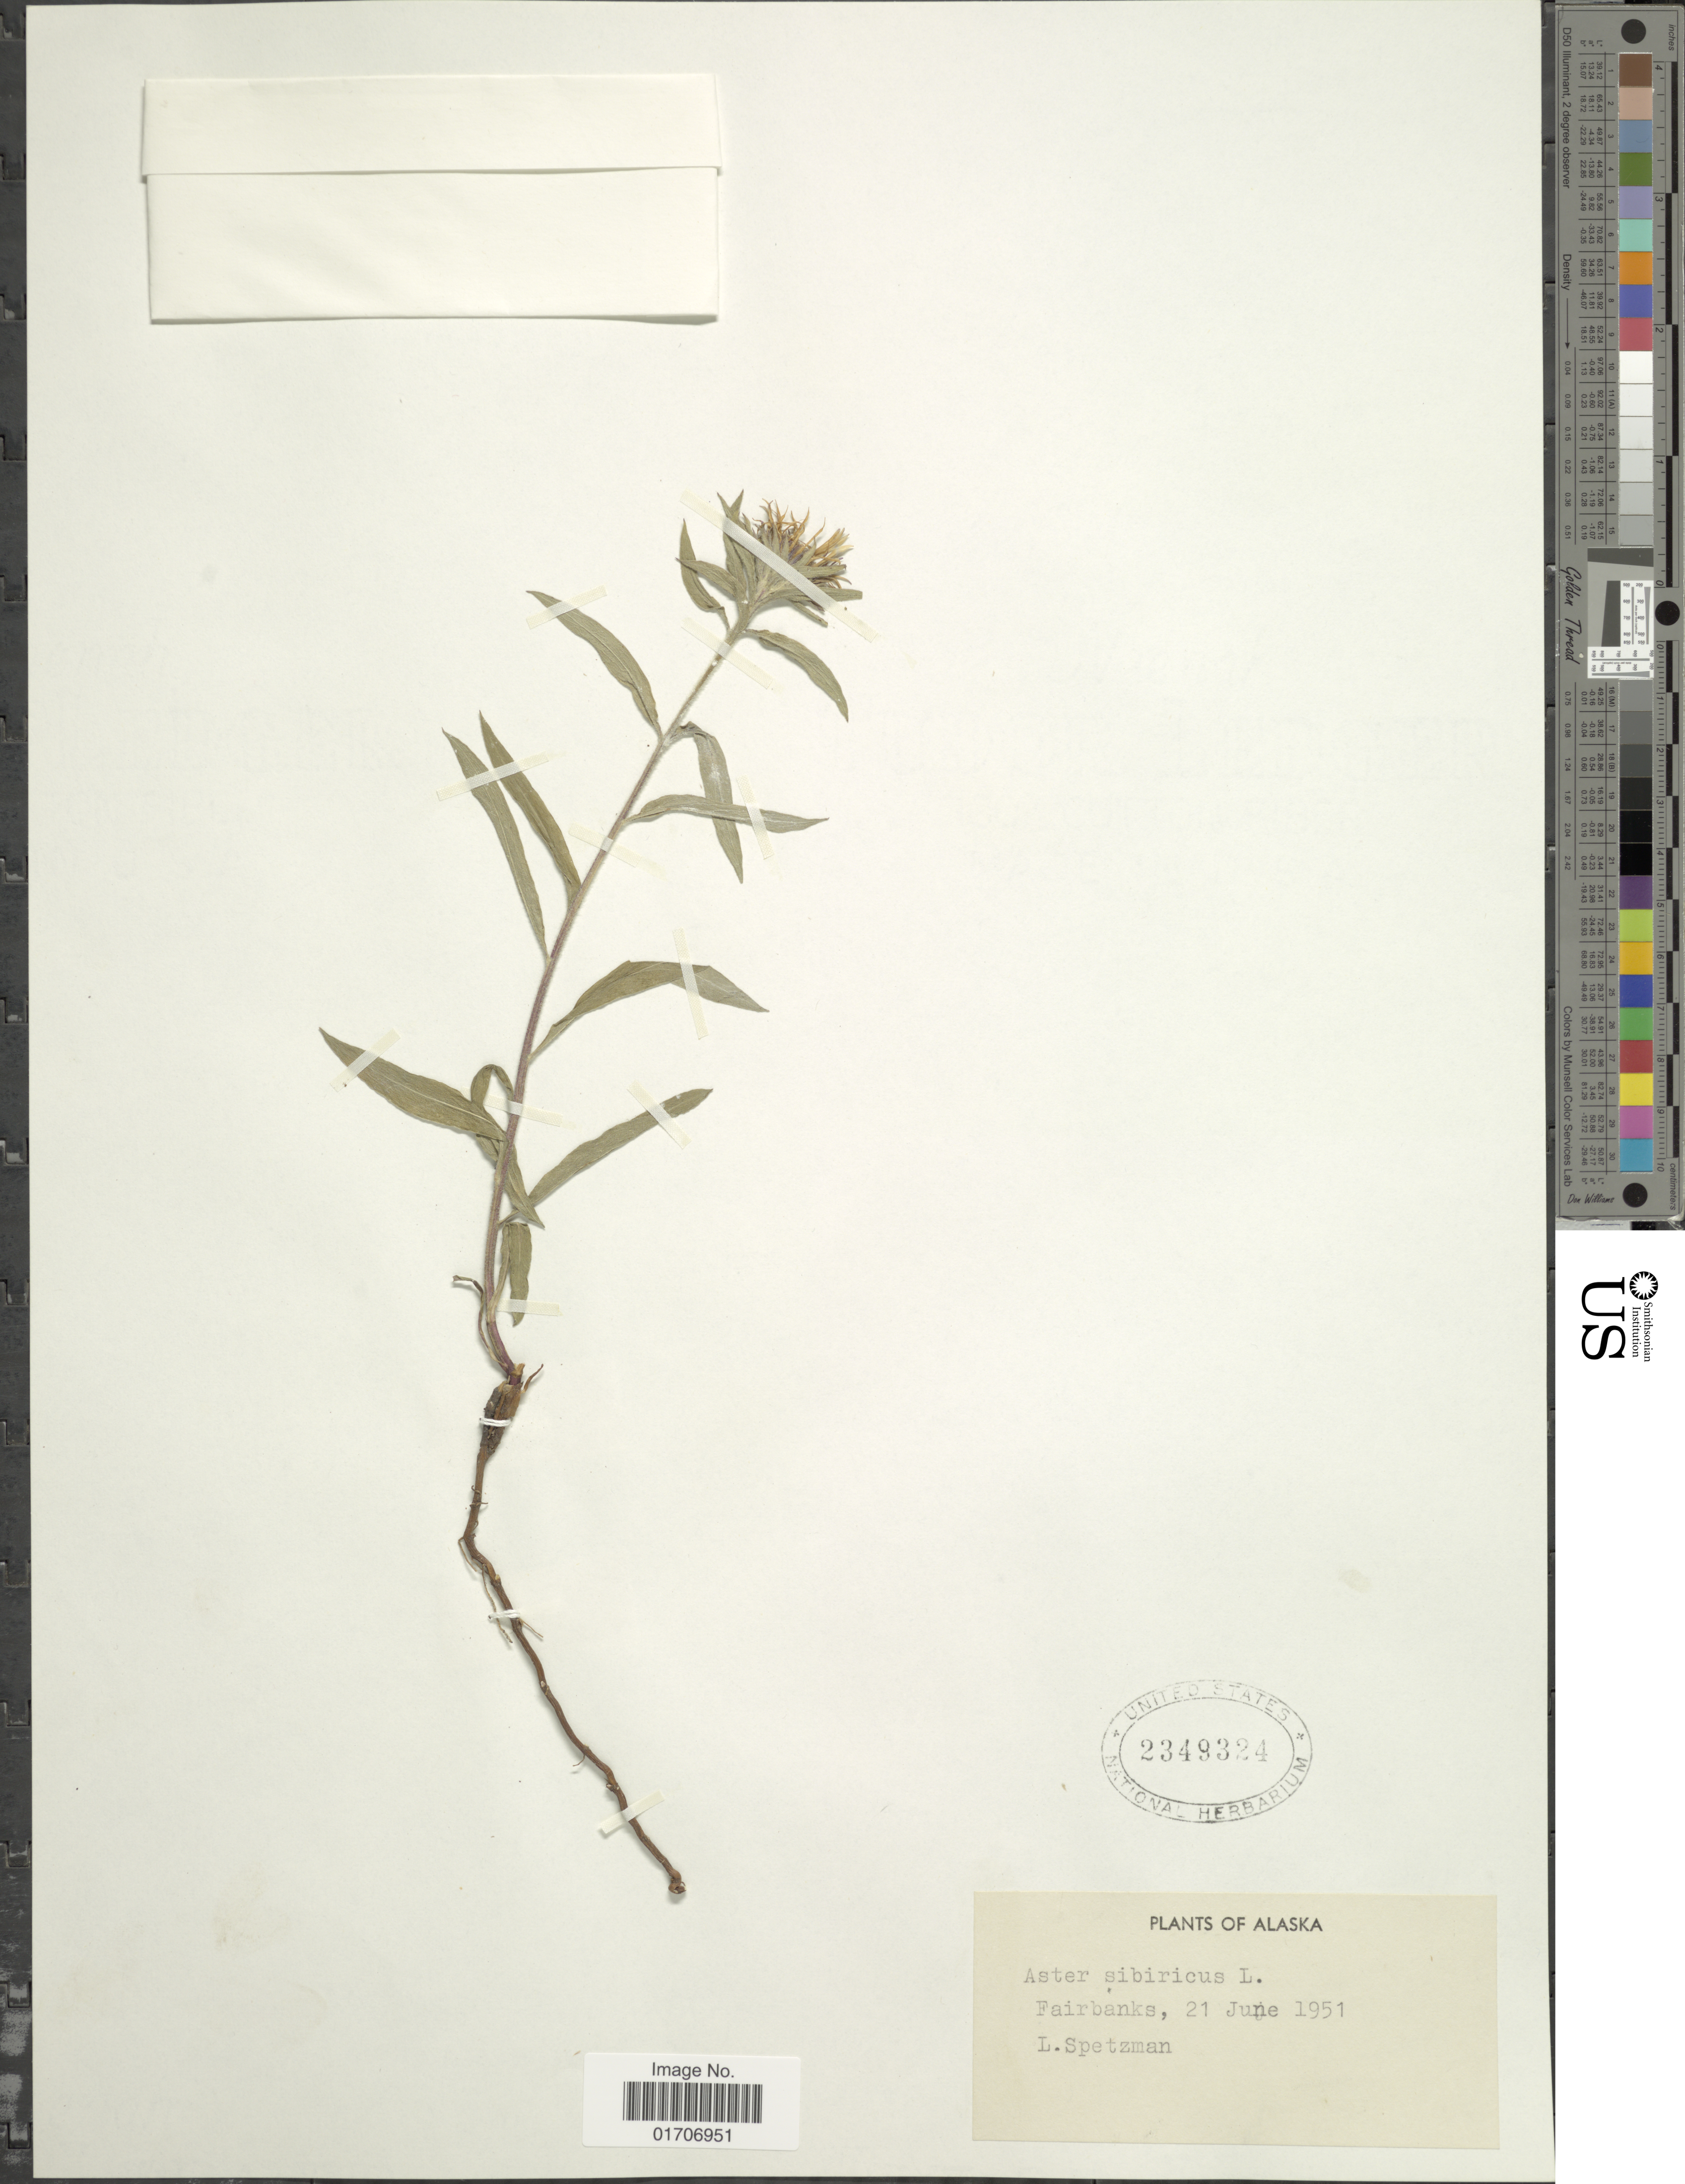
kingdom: Plantae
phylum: Tracheophyta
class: Magnoliopsida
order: Asterales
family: Asteraceae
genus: Eurybia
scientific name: Eurybia sibirica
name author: (L.) G.L. Nesom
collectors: L. Spetzman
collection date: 1951-06-21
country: United States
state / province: Alaska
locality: Fairbanks.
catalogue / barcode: US 2349324